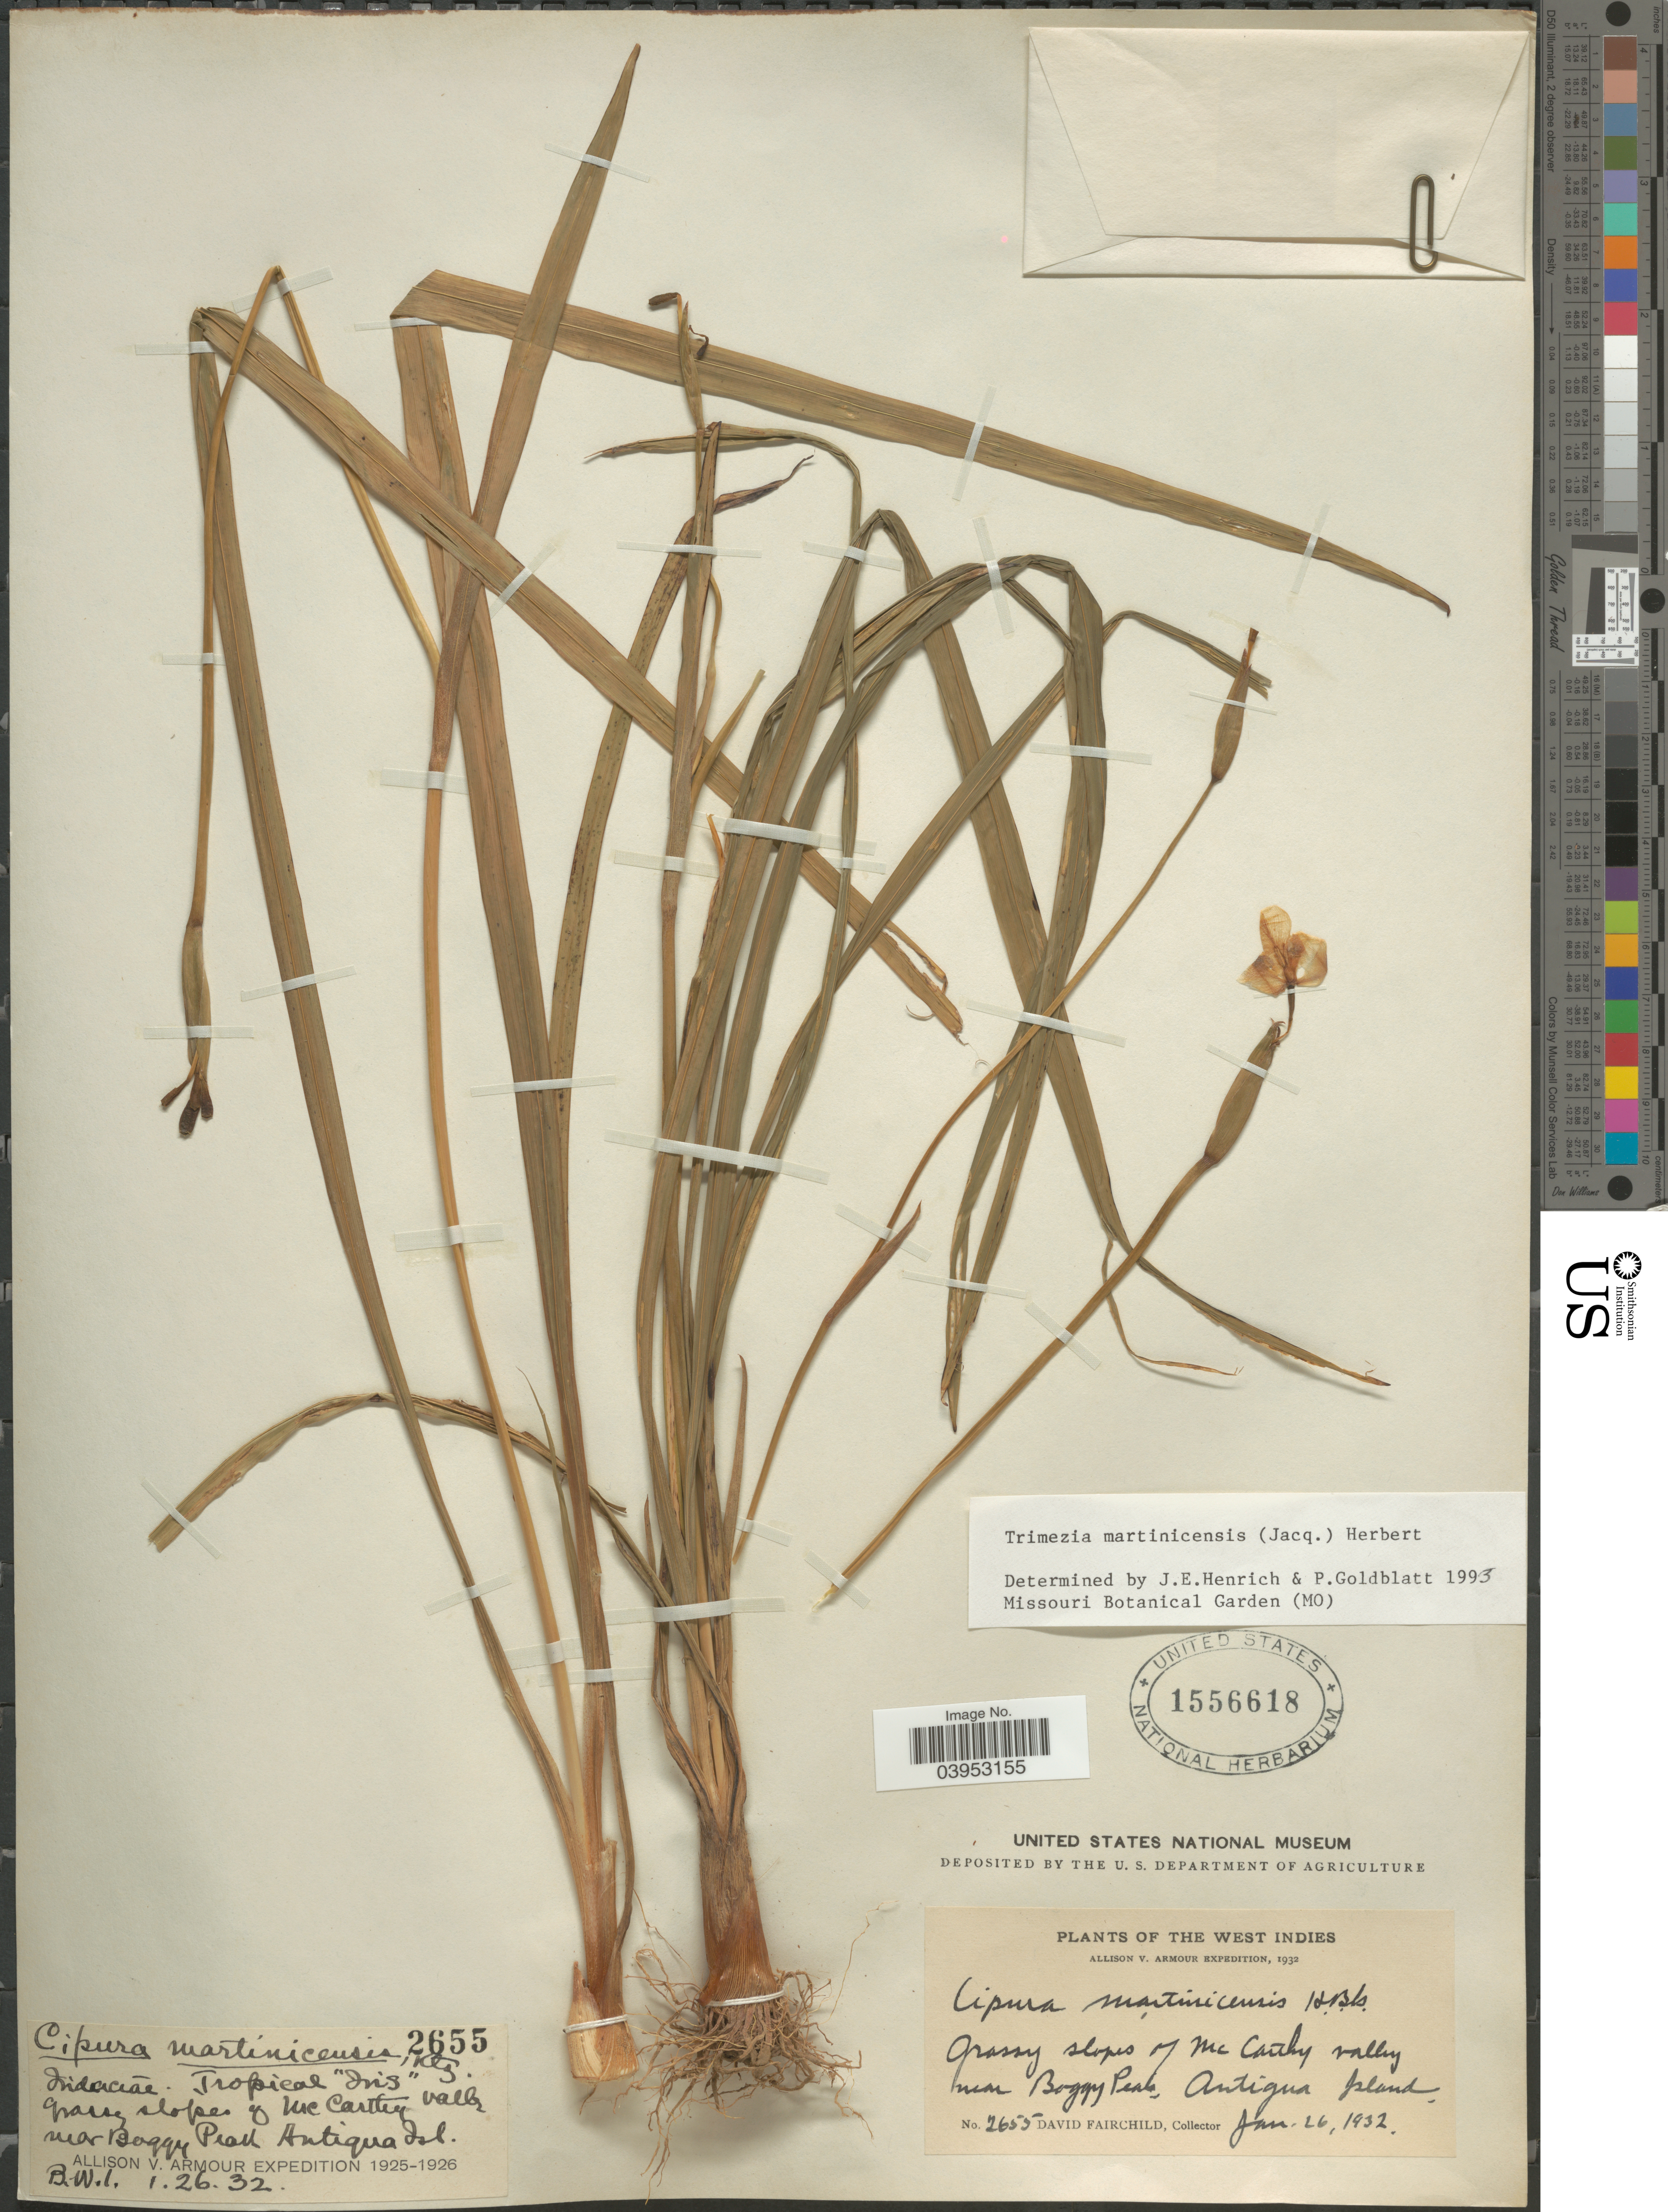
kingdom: Plantae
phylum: Tracheophyta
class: Liliopsida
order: Asparagales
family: Iridaceae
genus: Trimezia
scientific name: Trimezia martinicensis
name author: (Jacq.) Herb.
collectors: D. Fairchild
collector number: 2655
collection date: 1932-01-26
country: Antigua and Barbuda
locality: Grassy slopes of McCarthy valley near Boggy Peak, Antigua Island.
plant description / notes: Corrected "Tropical "Iris" grassy slopes of Mc Carthy valley near Boggy Peat Antigua Isl. B. W. I. Grassy slopes of Mc Carthy valley near Boggy Pears, Antigua Island." to "Grassy slopes of McCarthy valley near Boggy Peak, Antigua Island."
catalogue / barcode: US 1556618